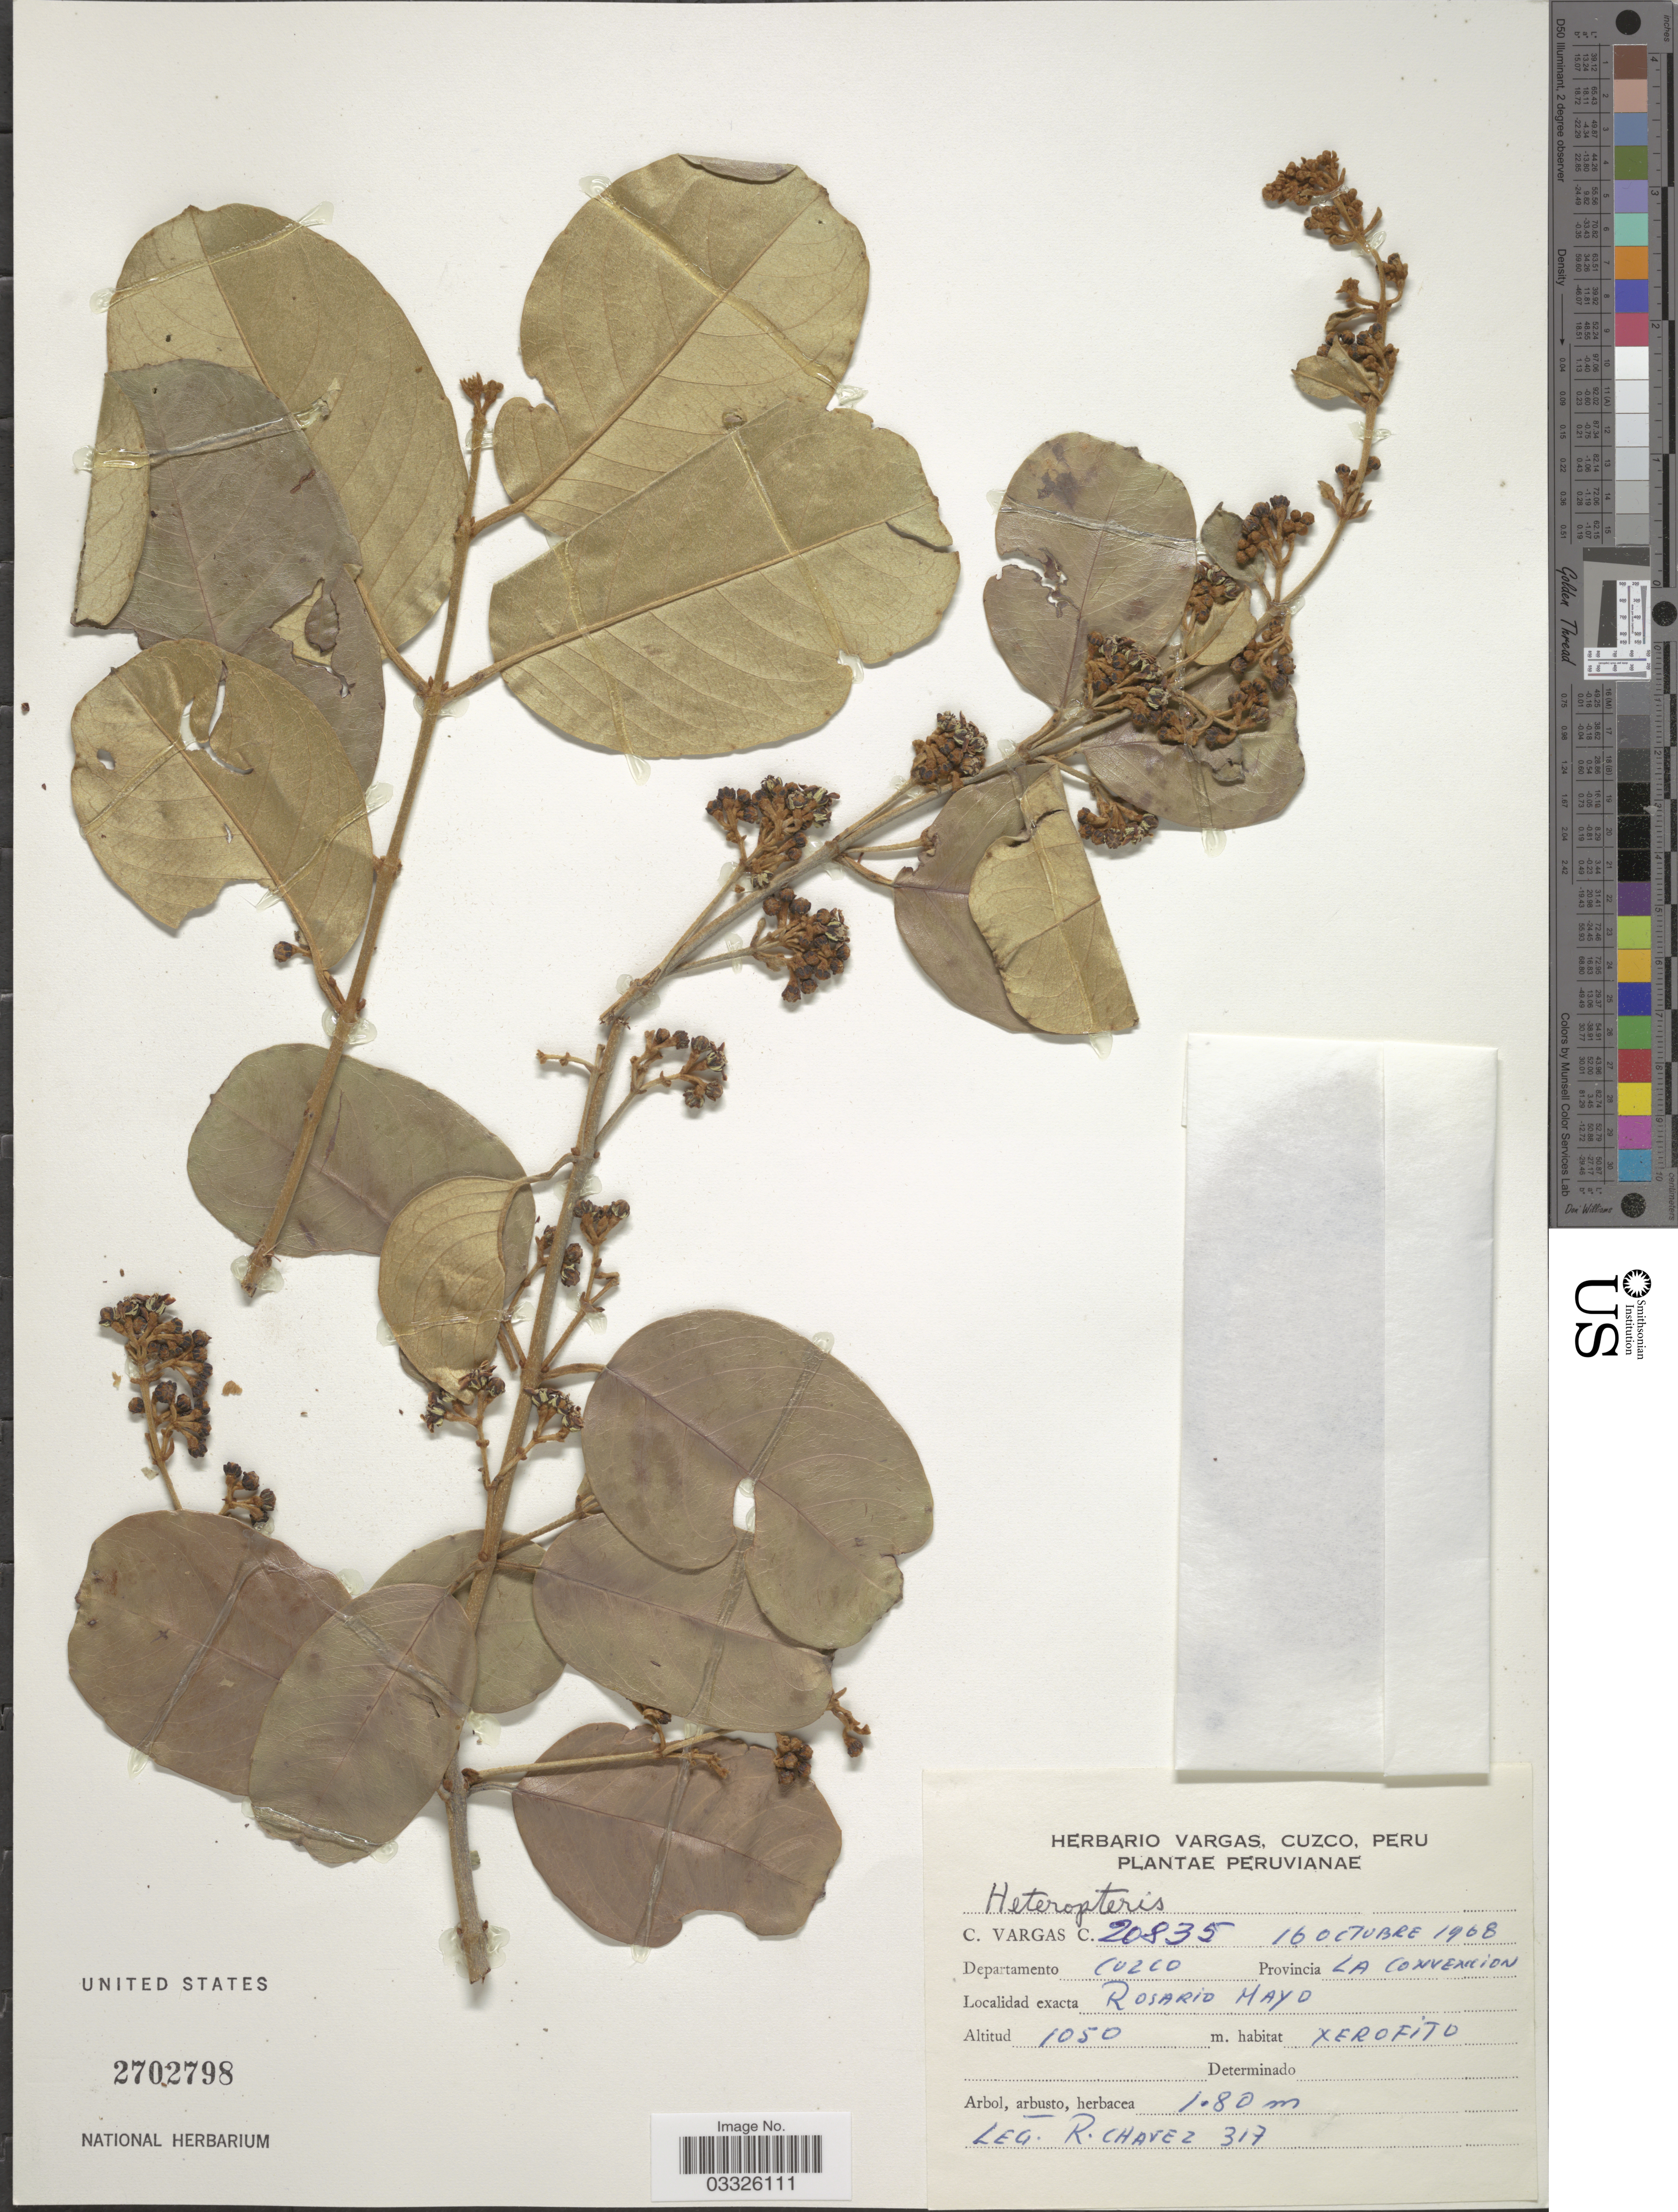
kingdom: Plantae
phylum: Tracheophyta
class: Magnoliopsida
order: Malpighiales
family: Malpighiaceae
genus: Heteropterys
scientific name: Heteropterys sp.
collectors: R. Chávez & C. Vargas Calderón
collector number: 317/20835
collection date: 1908-10-16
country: Peru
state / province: Cusco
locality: Departamento Cuzco. Provincia La Convencion.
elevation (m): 1050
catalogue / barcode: US 2702798